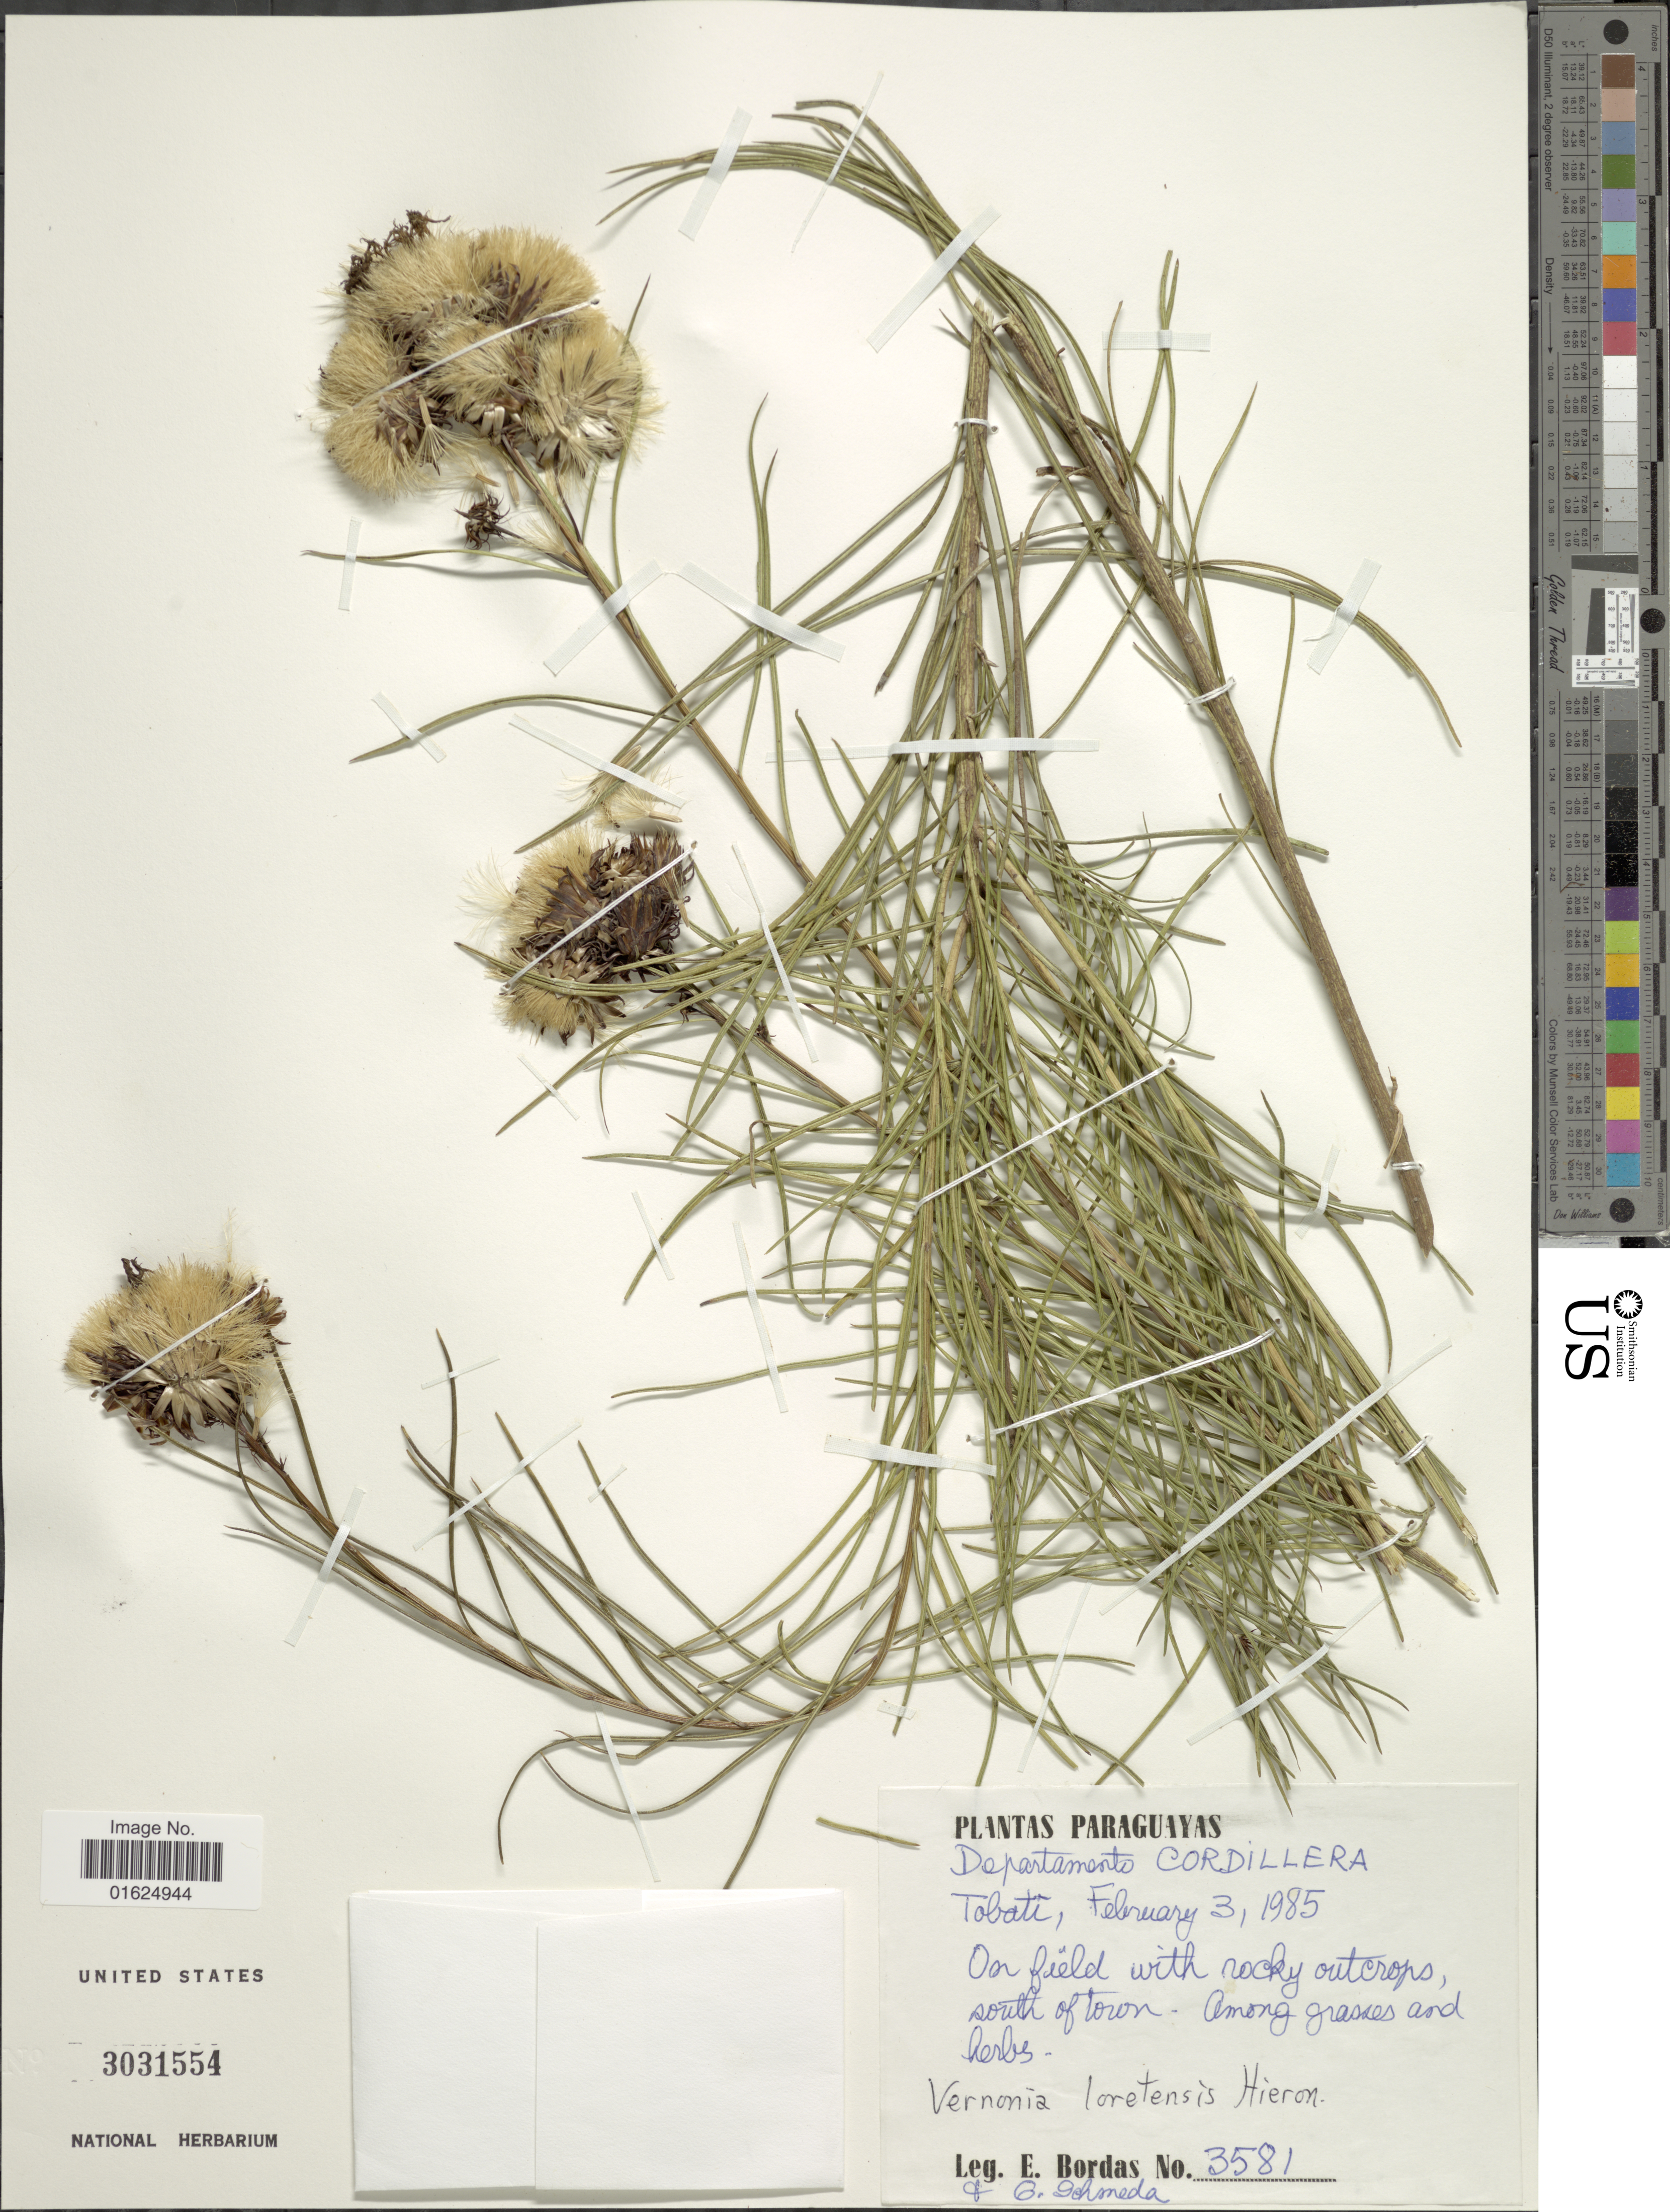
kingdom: Plantae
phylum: Tracheophyta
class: Magnoliopsida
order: Asterales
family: Asteraceae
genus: Vernonanthura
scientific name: Vernonanthura loretensis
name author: (Hieron.) H. Rob.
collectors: E. Bordas & G. Schmeda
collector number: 3581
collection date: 1985-02-03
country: Paraguay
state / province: Cordillera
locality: Departamento Cordillera, Tobati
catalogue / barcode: US 3031554